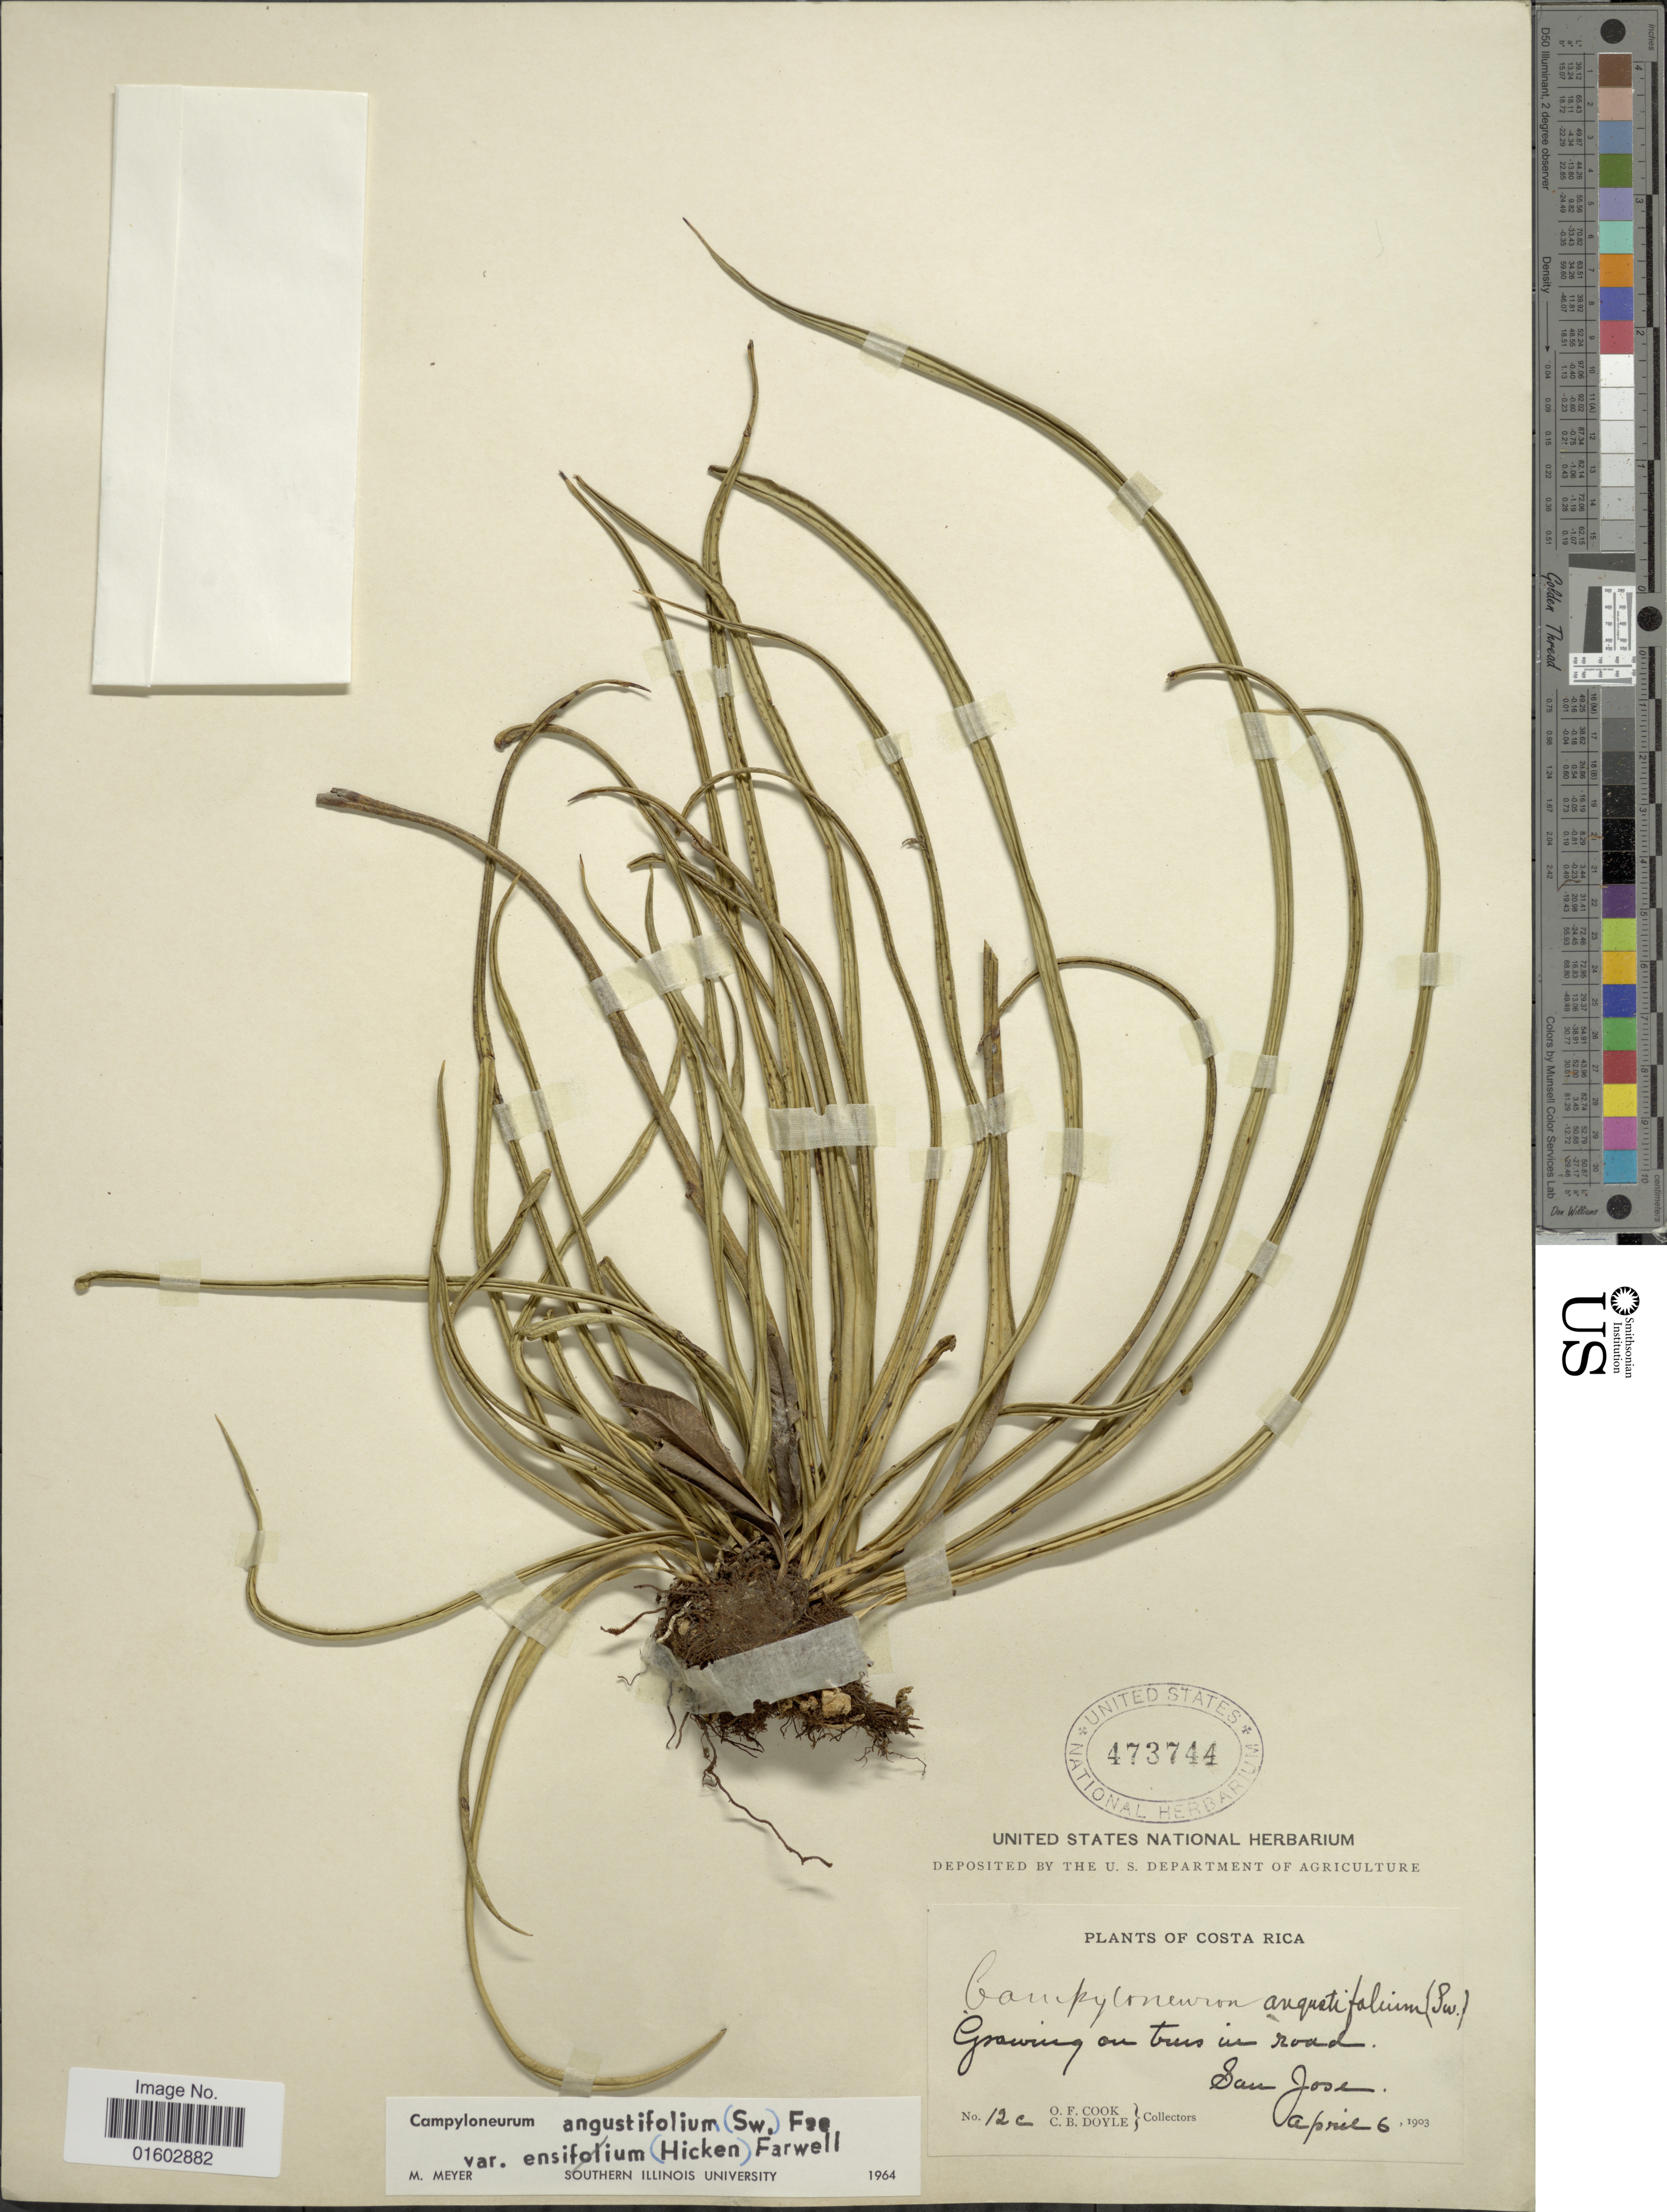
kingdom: Plantae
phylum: Tracheophyta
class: Polypodiopsida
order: Polypodiales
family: Polypodiaceae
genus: Campyloneurum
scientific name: Campyloneurum angustifolium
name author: (Sw.) Fée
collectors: O. F. Cook & C. Doyle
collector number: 12C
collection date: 1903-04-06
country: Costa Rica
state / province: San José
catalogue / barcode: US 472744